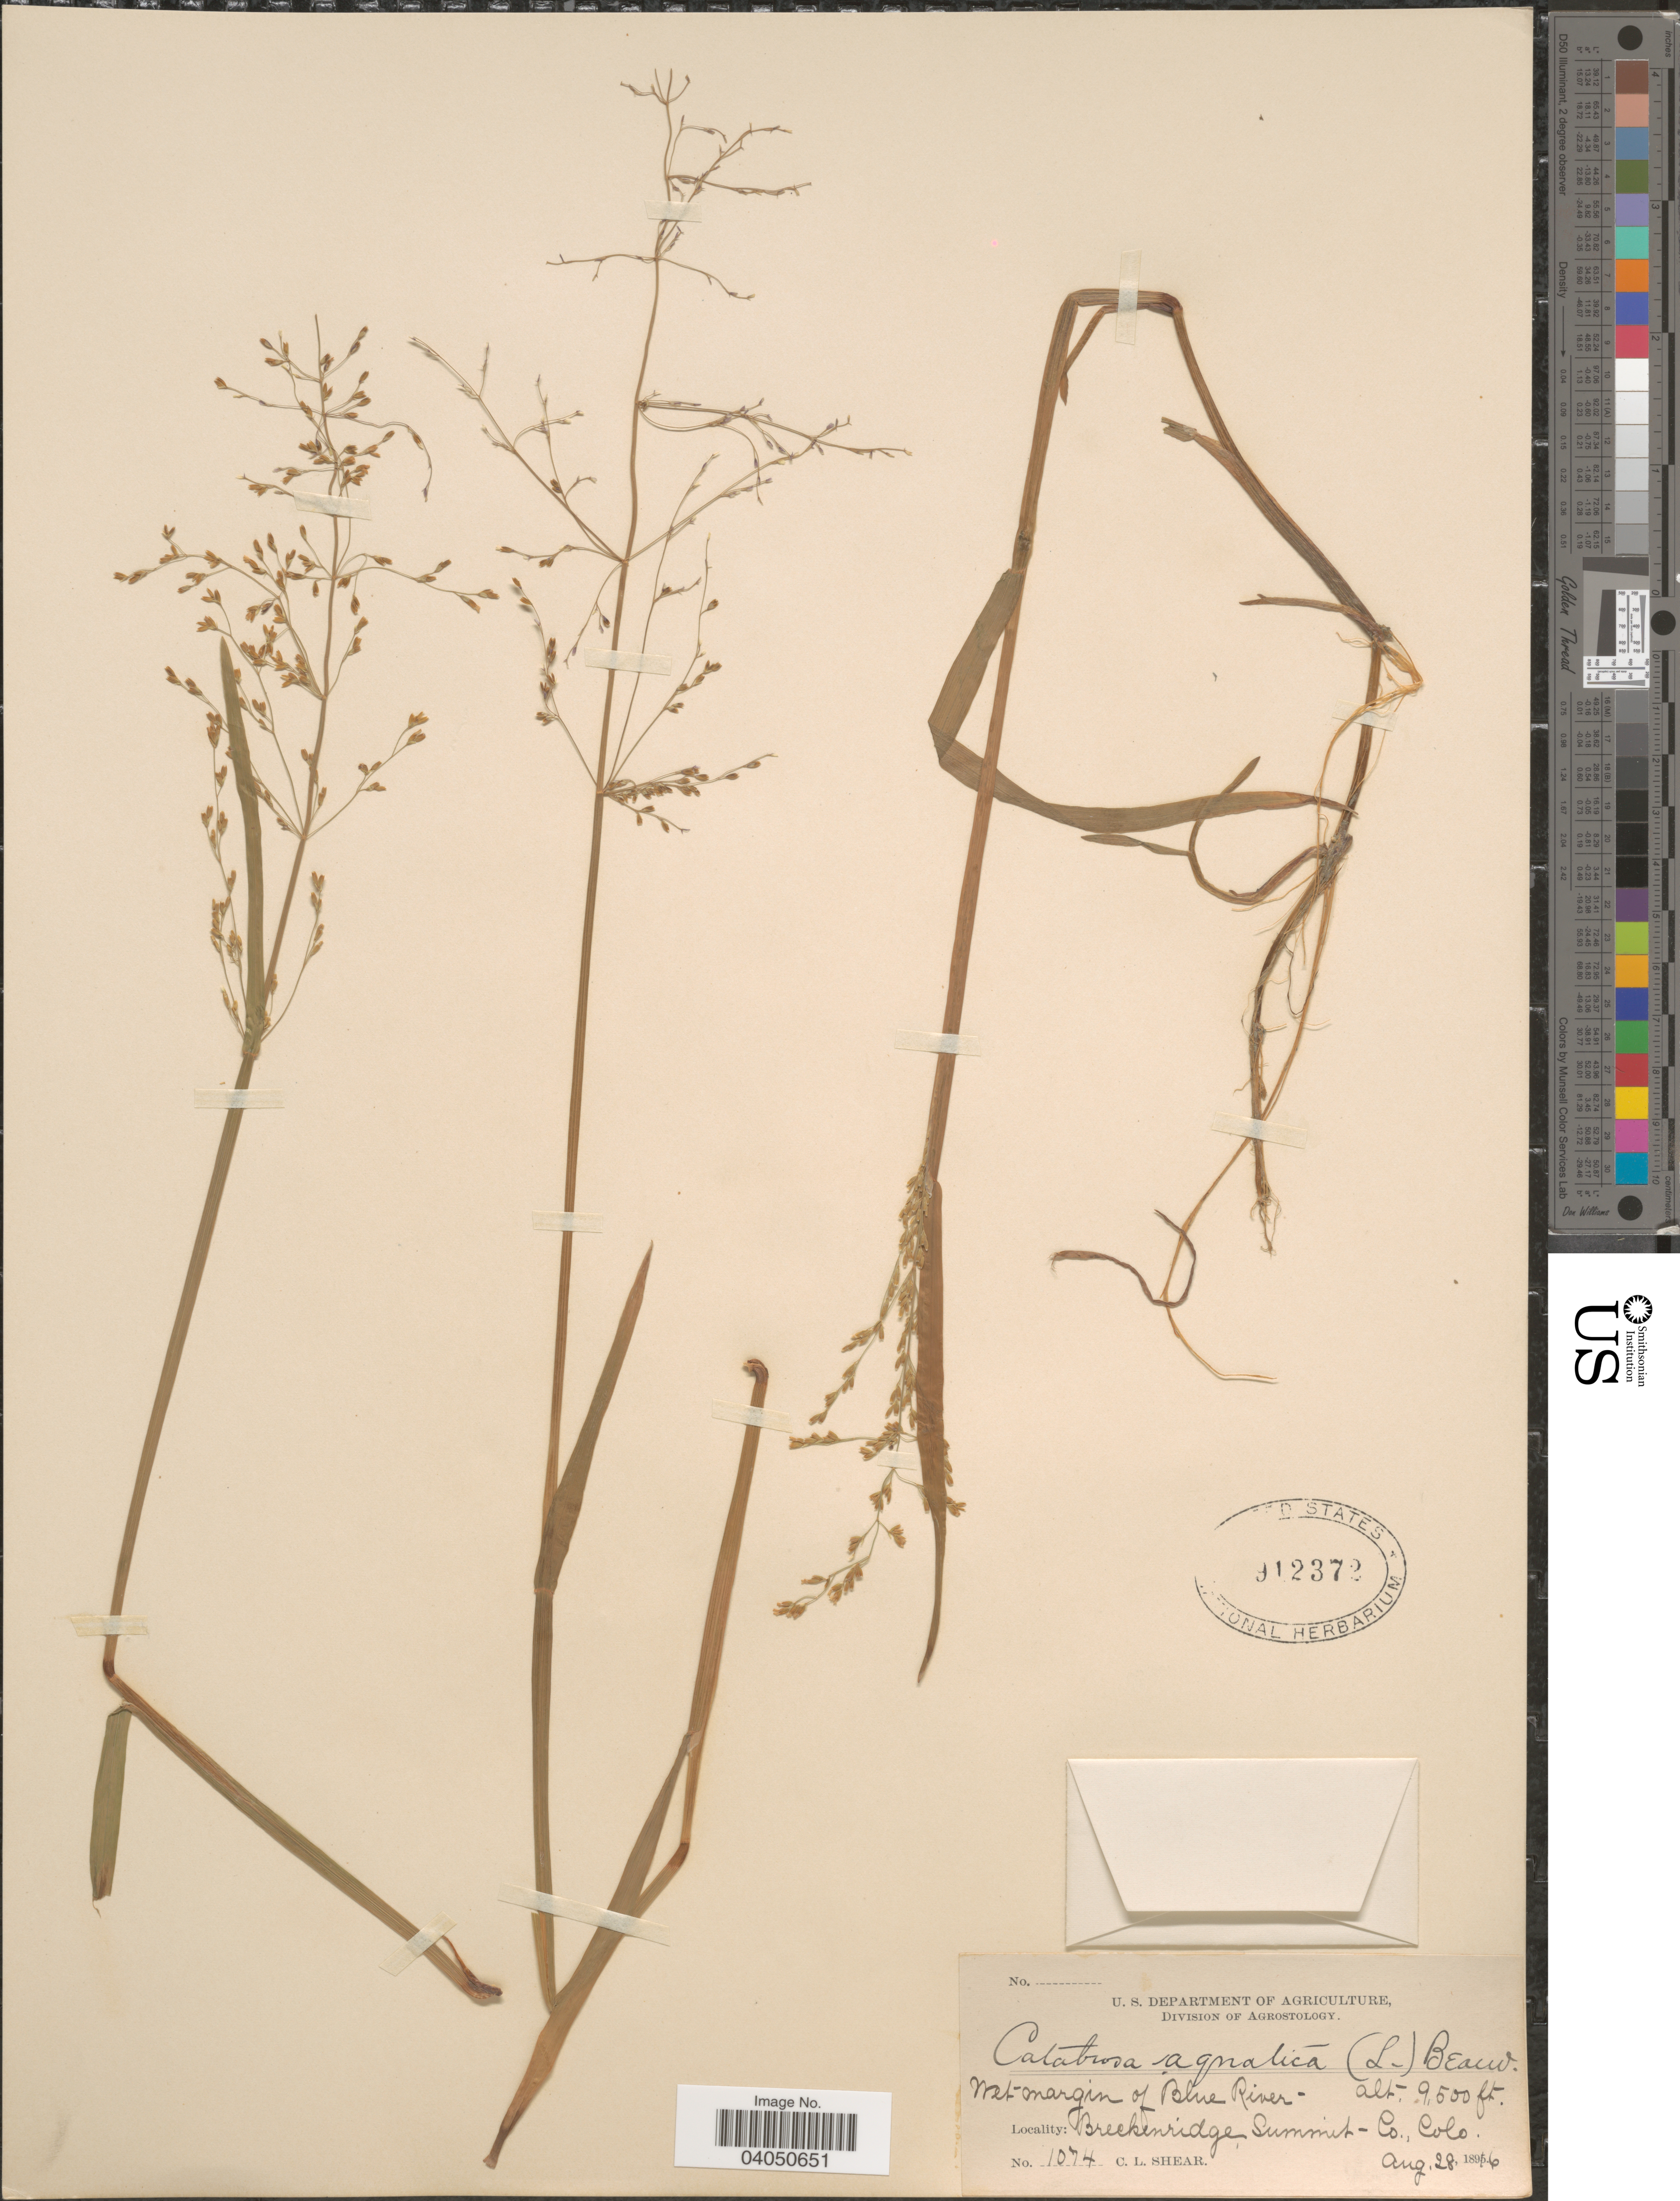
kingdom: Plantae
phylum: Tracheophyta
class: Liliopsida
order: Poales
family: Poaceae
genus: Catabrosa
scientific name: Catabrosa aquatica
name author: (L.) P. Beauv.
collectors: C. L. Shear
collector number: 1074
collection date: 1896-08-28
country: United States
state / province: Colorado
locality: Wet margin of Blue River. Breckenridge, Summit Co.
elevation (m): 2896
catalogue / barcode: US 912372